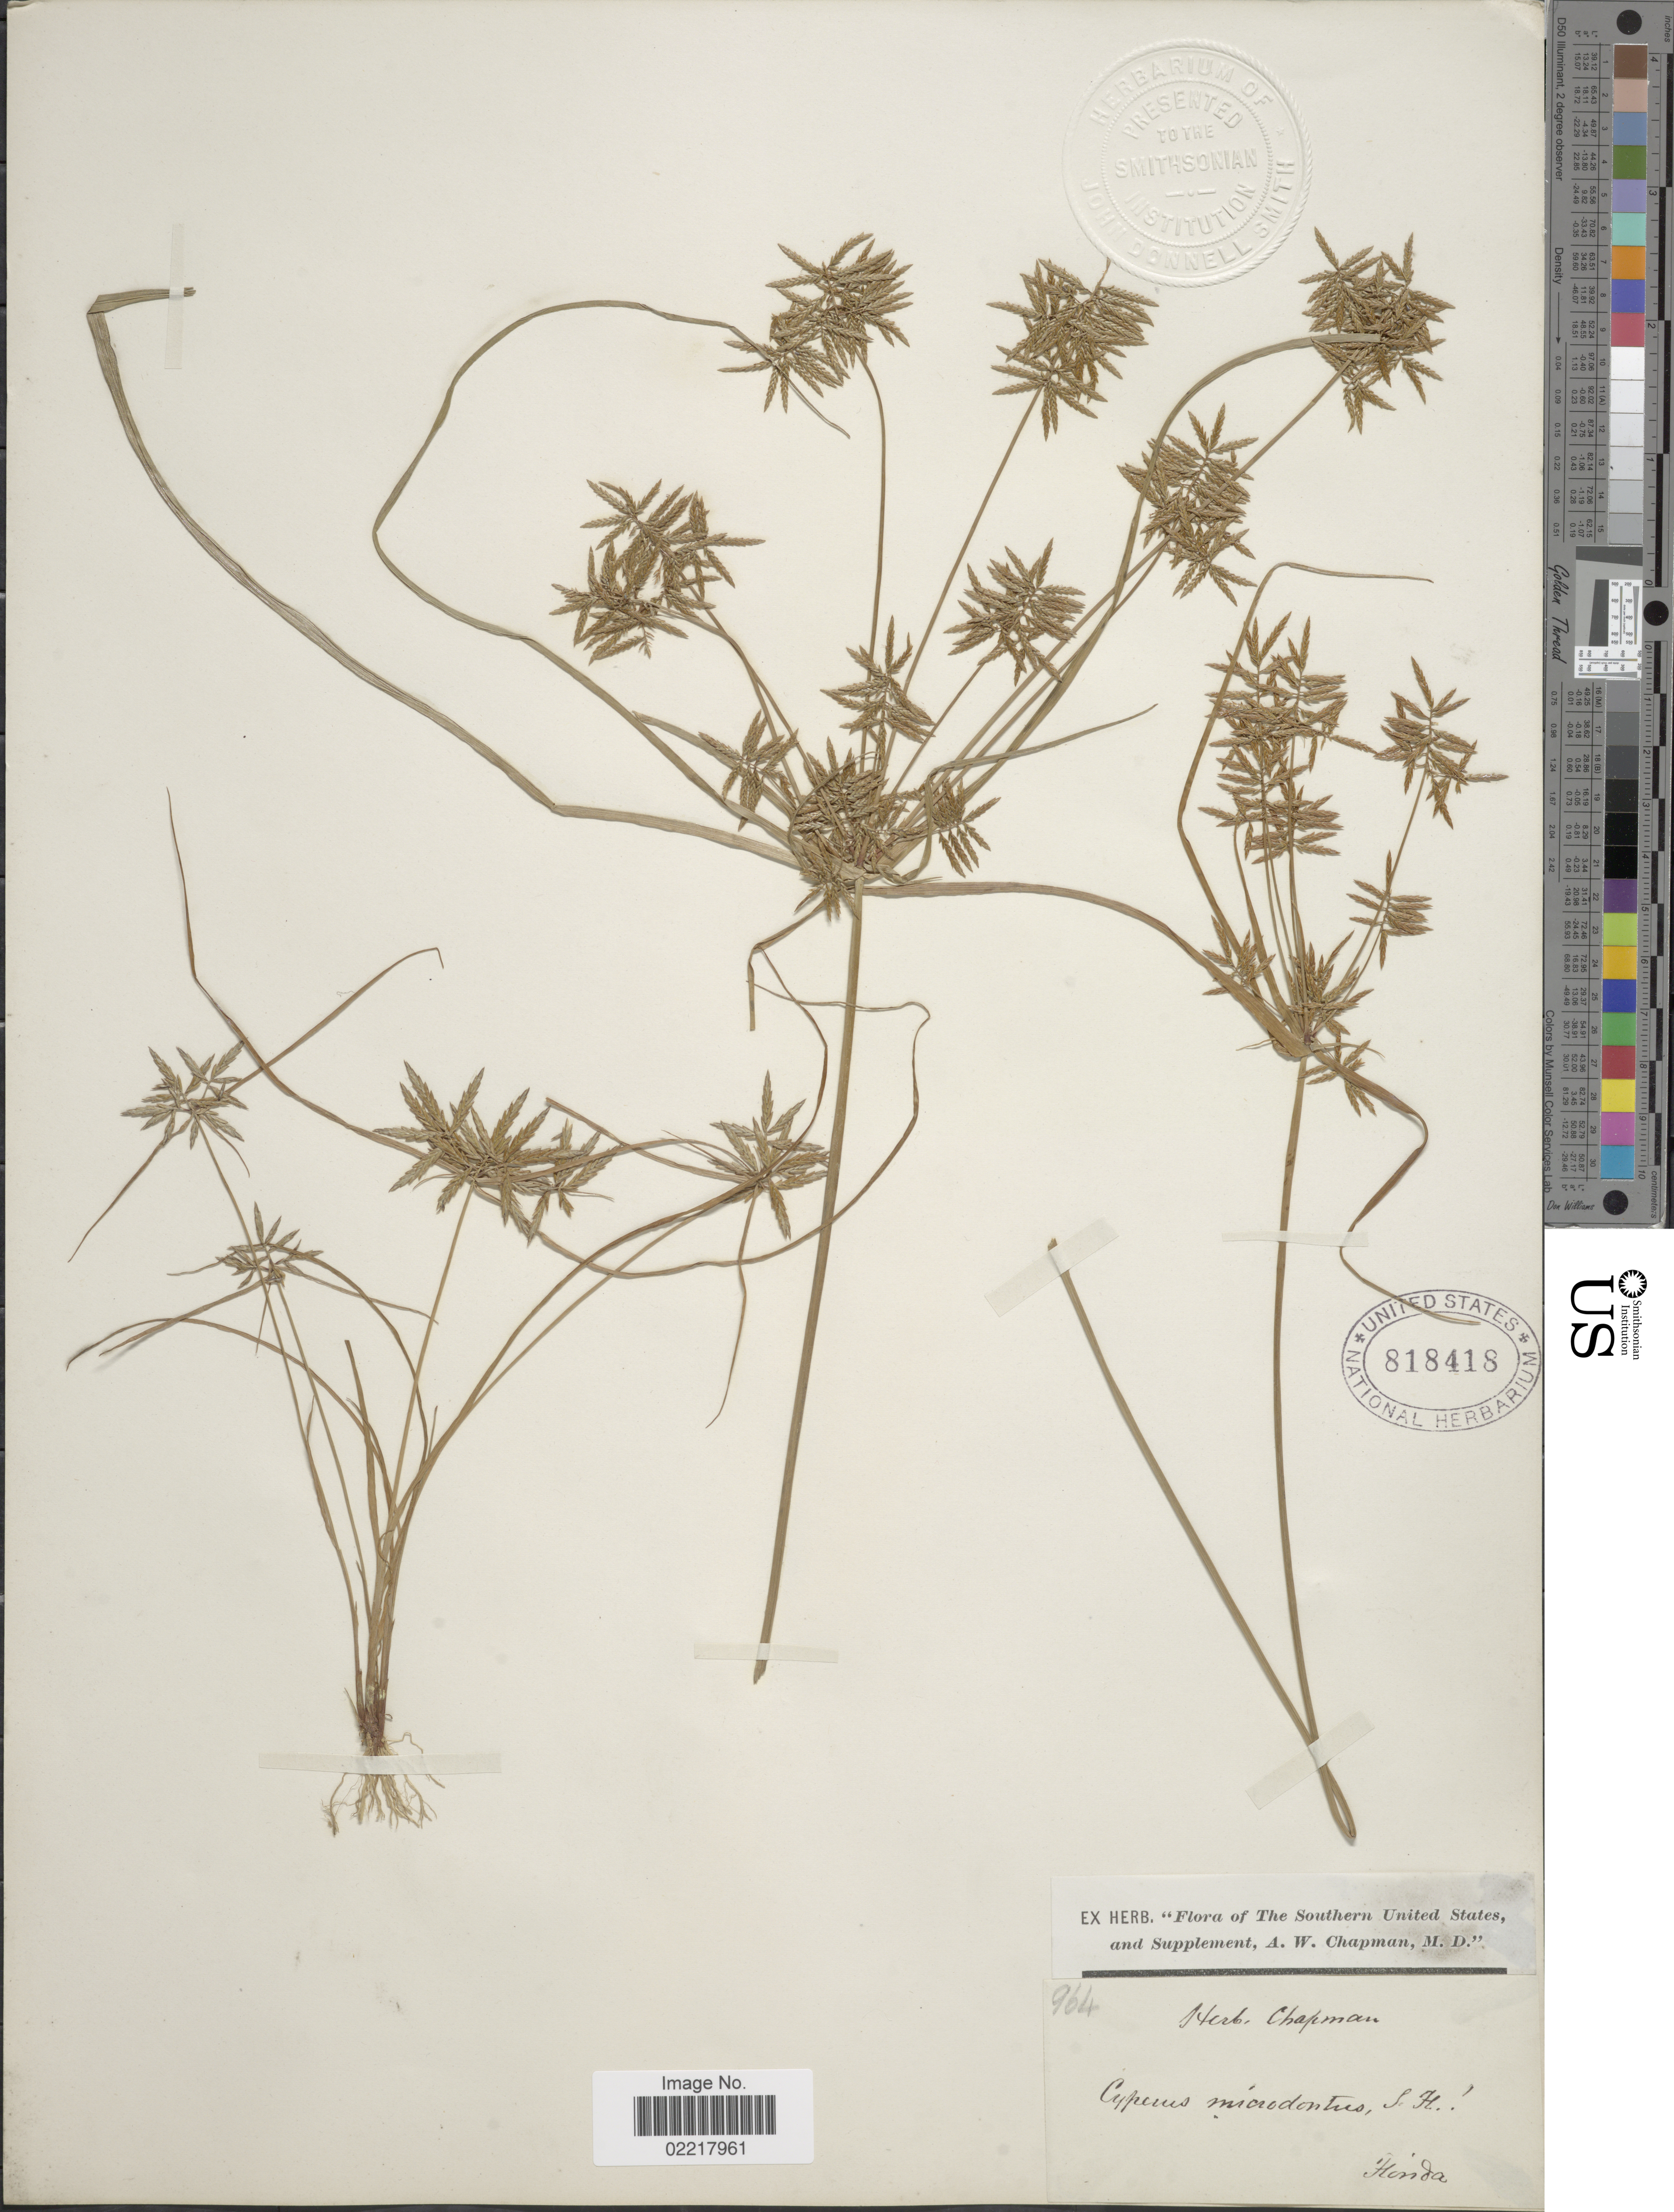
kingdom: Plantae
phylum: Tracheophyta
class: Liliopsida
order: Poales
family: Cyperaceae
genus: Cyperus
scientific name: Cyperus polystachyos var. texensis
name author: (Torr.) Fernald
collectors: ex herb. Chapman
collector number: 964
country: United States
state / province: Florida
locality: The Southern United States, and Supplements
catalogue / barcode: US 818418